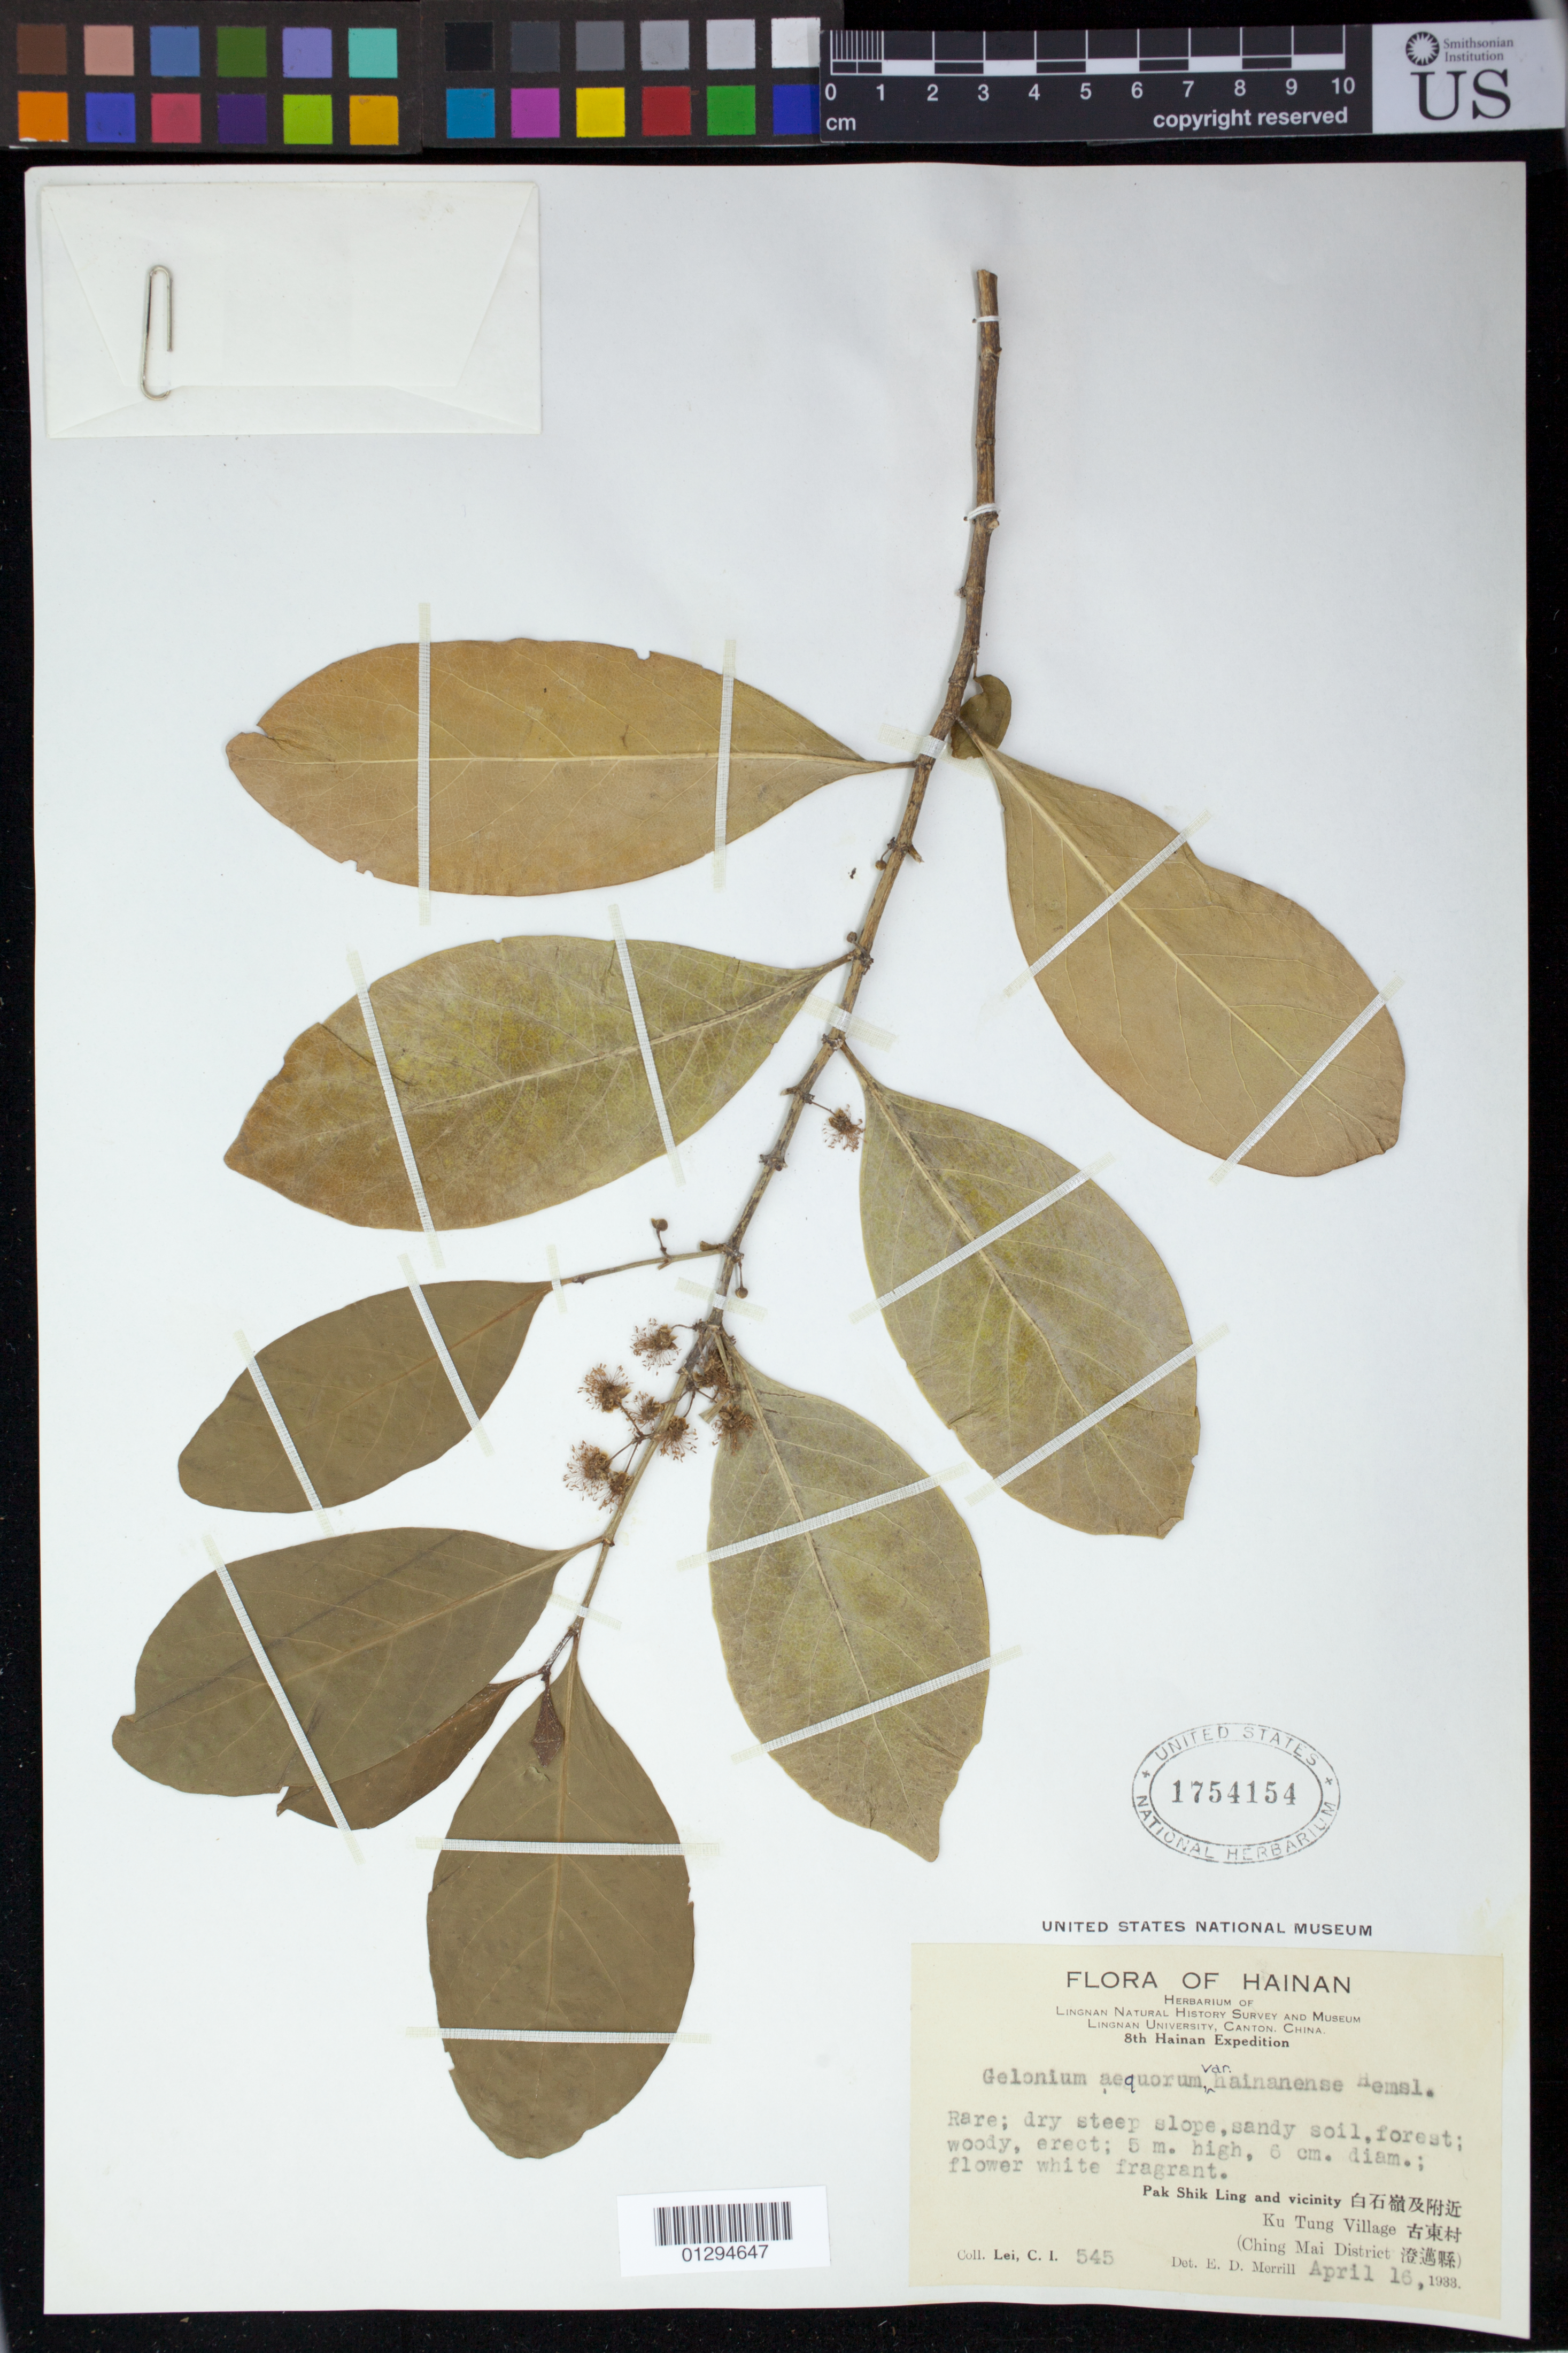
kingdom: Plantae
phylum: Tracheophyta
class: Magnoliopsida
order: Malpighiales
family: Euphorbiaceae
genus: Gelonium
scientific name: Gelonium aequoreum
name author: Hance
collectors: C. I. Lei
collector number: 545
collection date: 1933-04-16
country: China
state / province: Hainan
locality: Pak Shik Ling [Baishi Ling] and vicinity, Ku Tung [Tung-ku Chiao] Village, Ching Mai District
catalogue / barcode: US 1754154